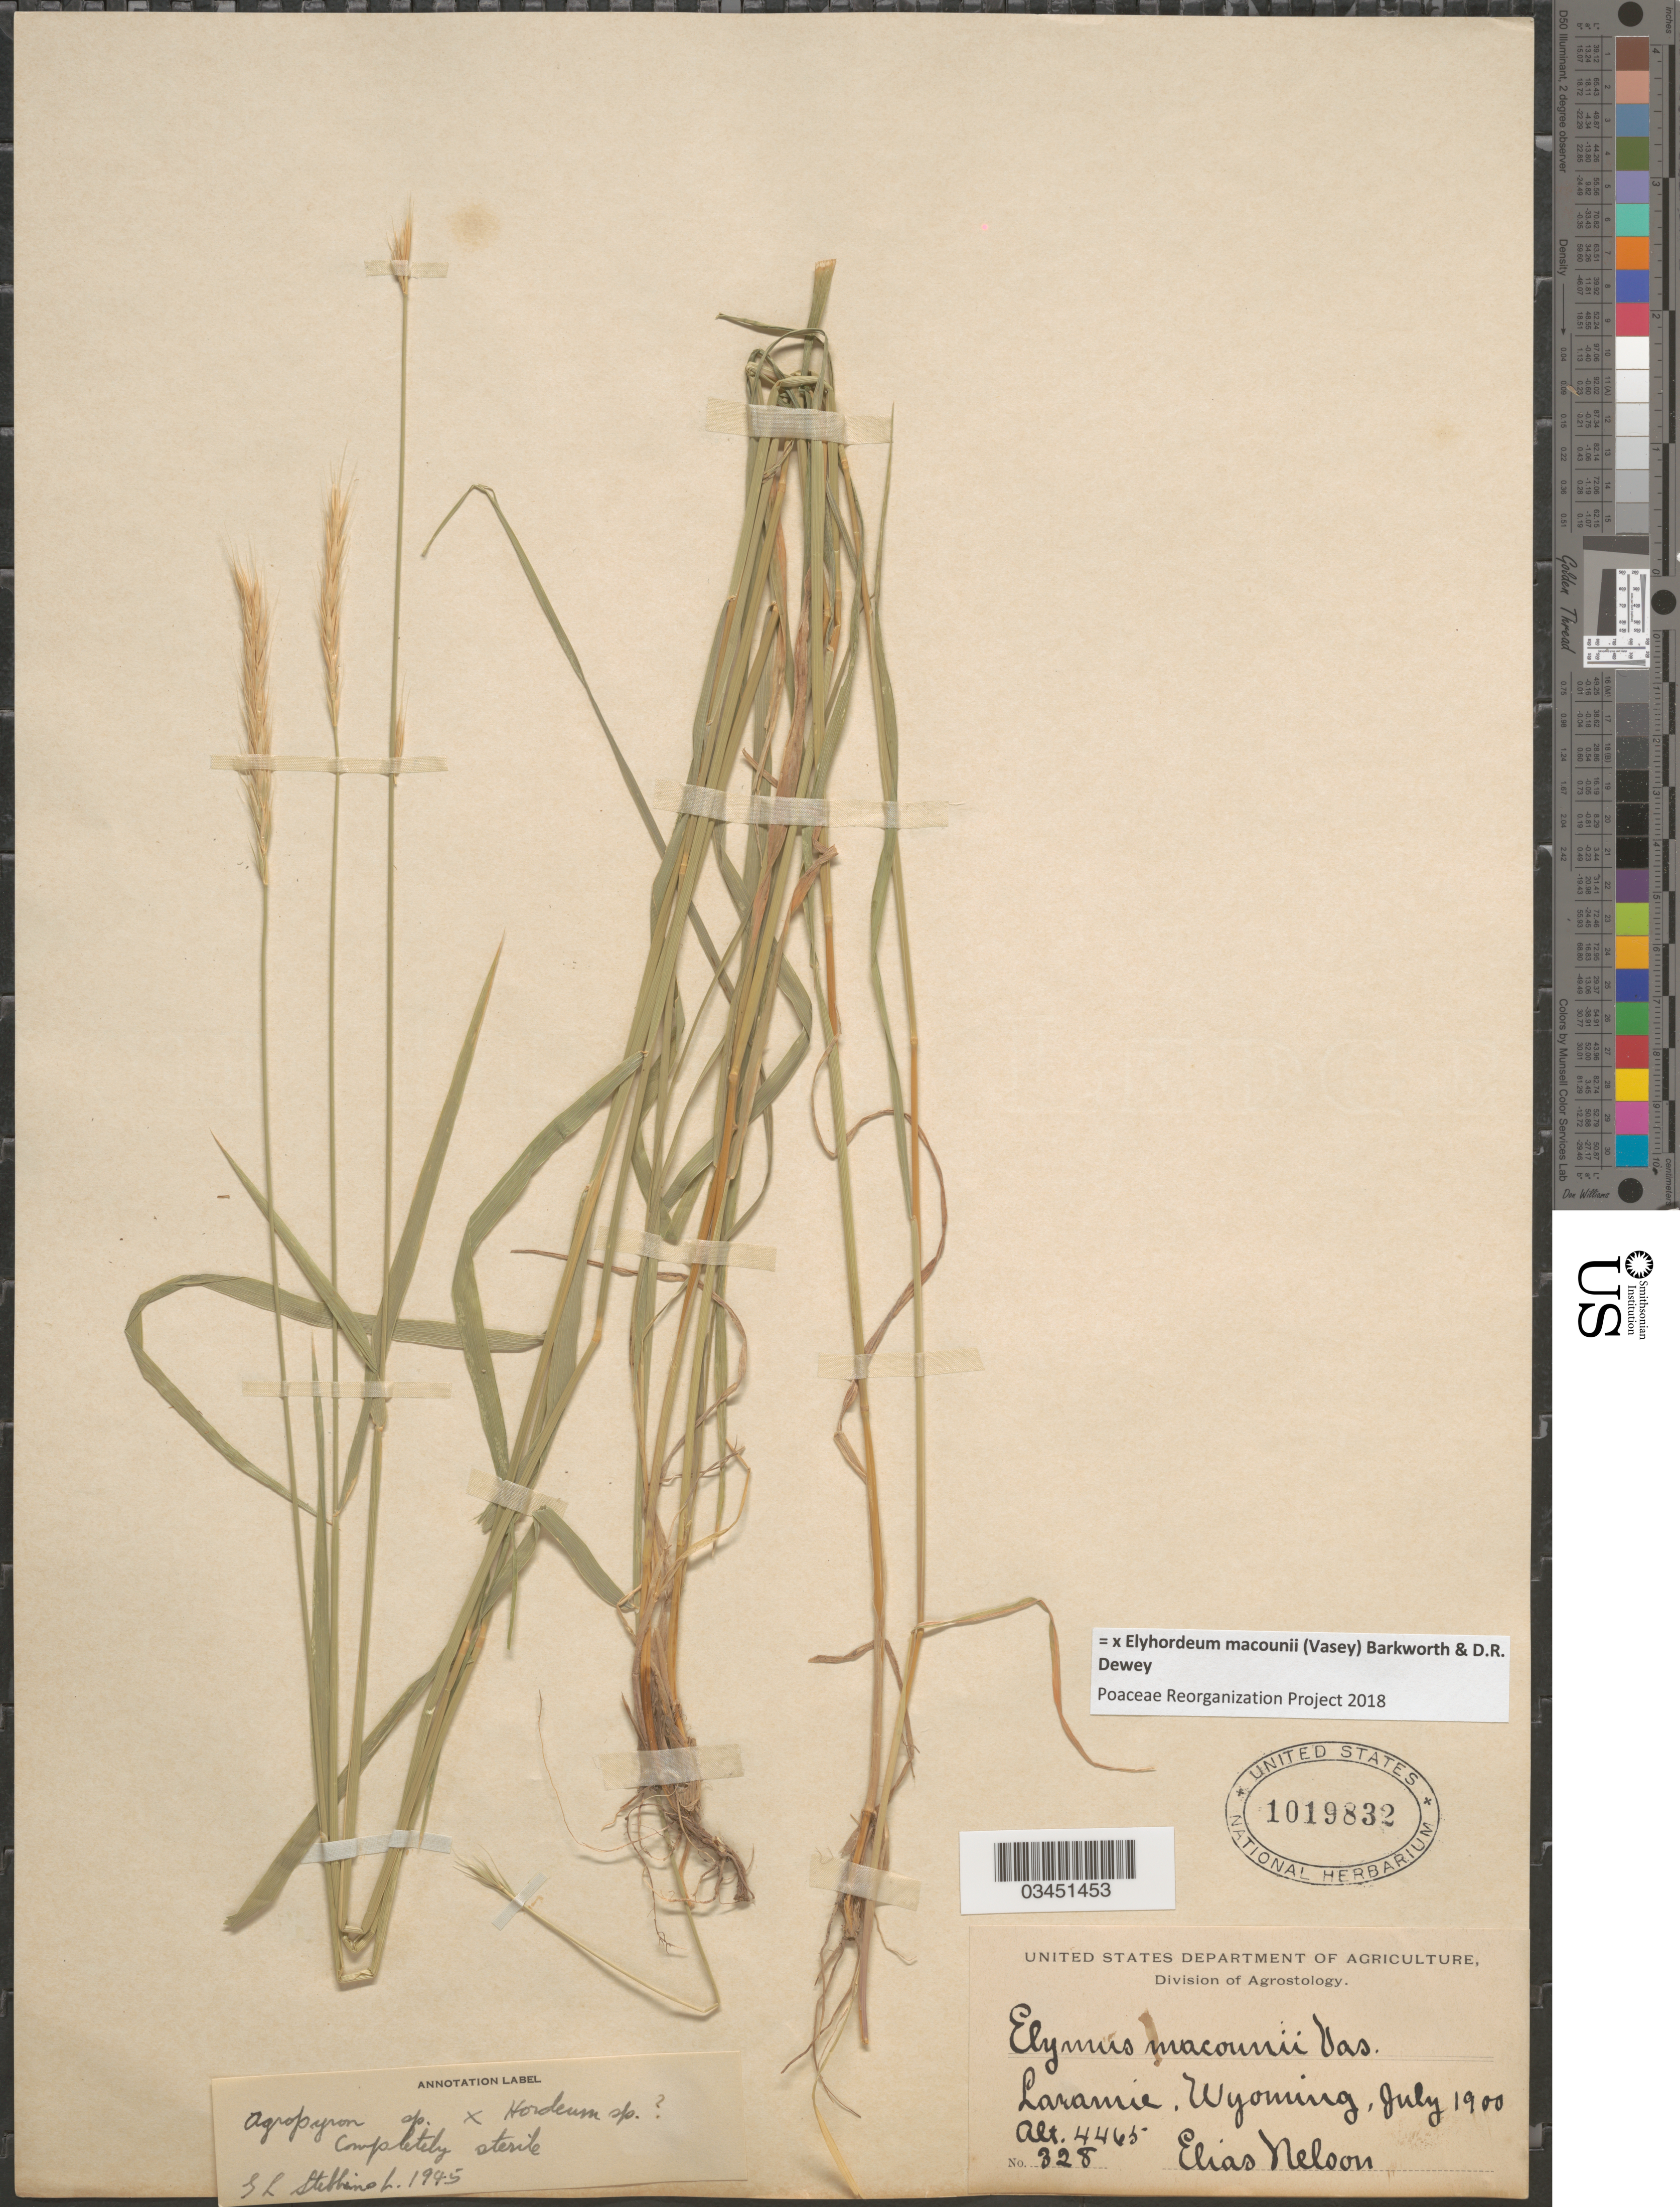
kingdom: Plantae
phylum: Tracheophyta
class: Liliopsida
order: Poales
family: Poaceae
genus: Elyhordeum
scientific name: x Elyhordeum macounii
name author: (Vasey) Barkworth & Dewey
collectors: E. Nelson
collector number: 328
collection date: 1900-07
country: United States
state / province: Wyoming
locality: Laramie.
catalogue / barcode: US 1019832